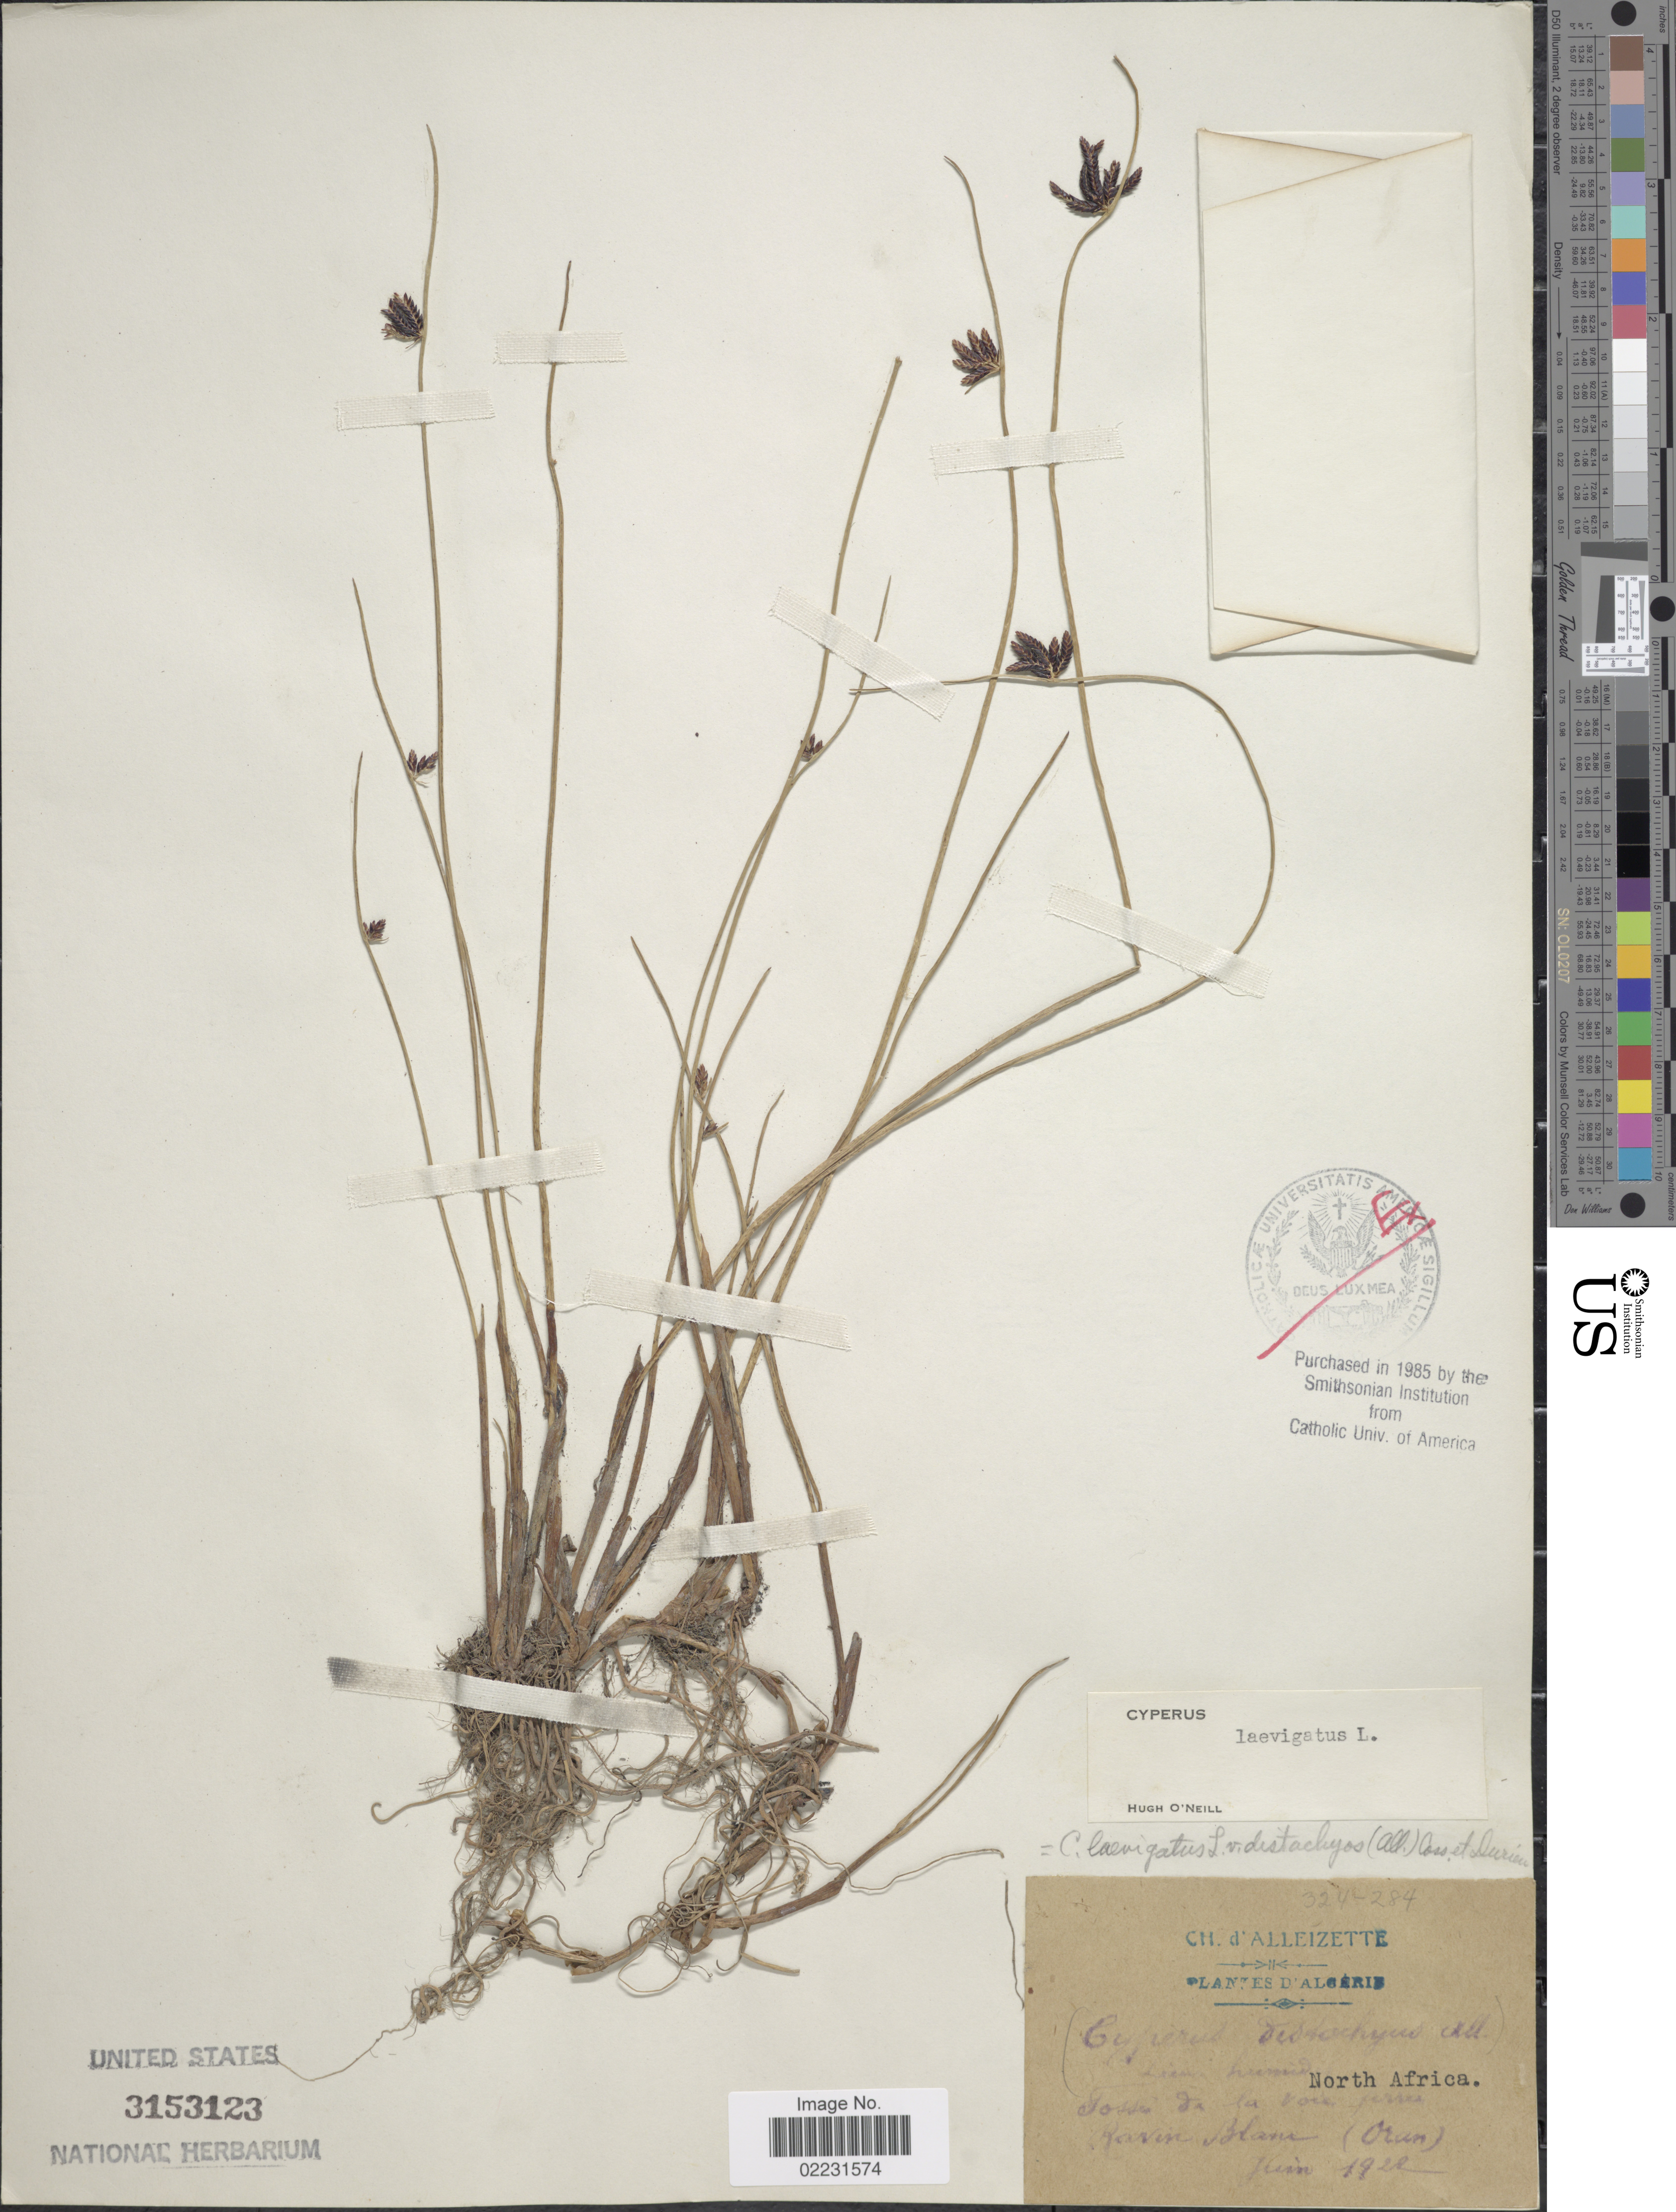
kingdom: Plantae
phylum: Tracheophyta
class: Liliopsida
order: Poales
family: Cyperaceae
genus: Cyperus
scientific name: Cyperus laevigatus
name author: L.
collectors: D'alleizette, CH.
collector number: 324-284?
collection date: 1922-06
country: Algeria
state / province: Oran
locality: Ravin Blanc, North Africa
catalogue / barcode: US 3153123